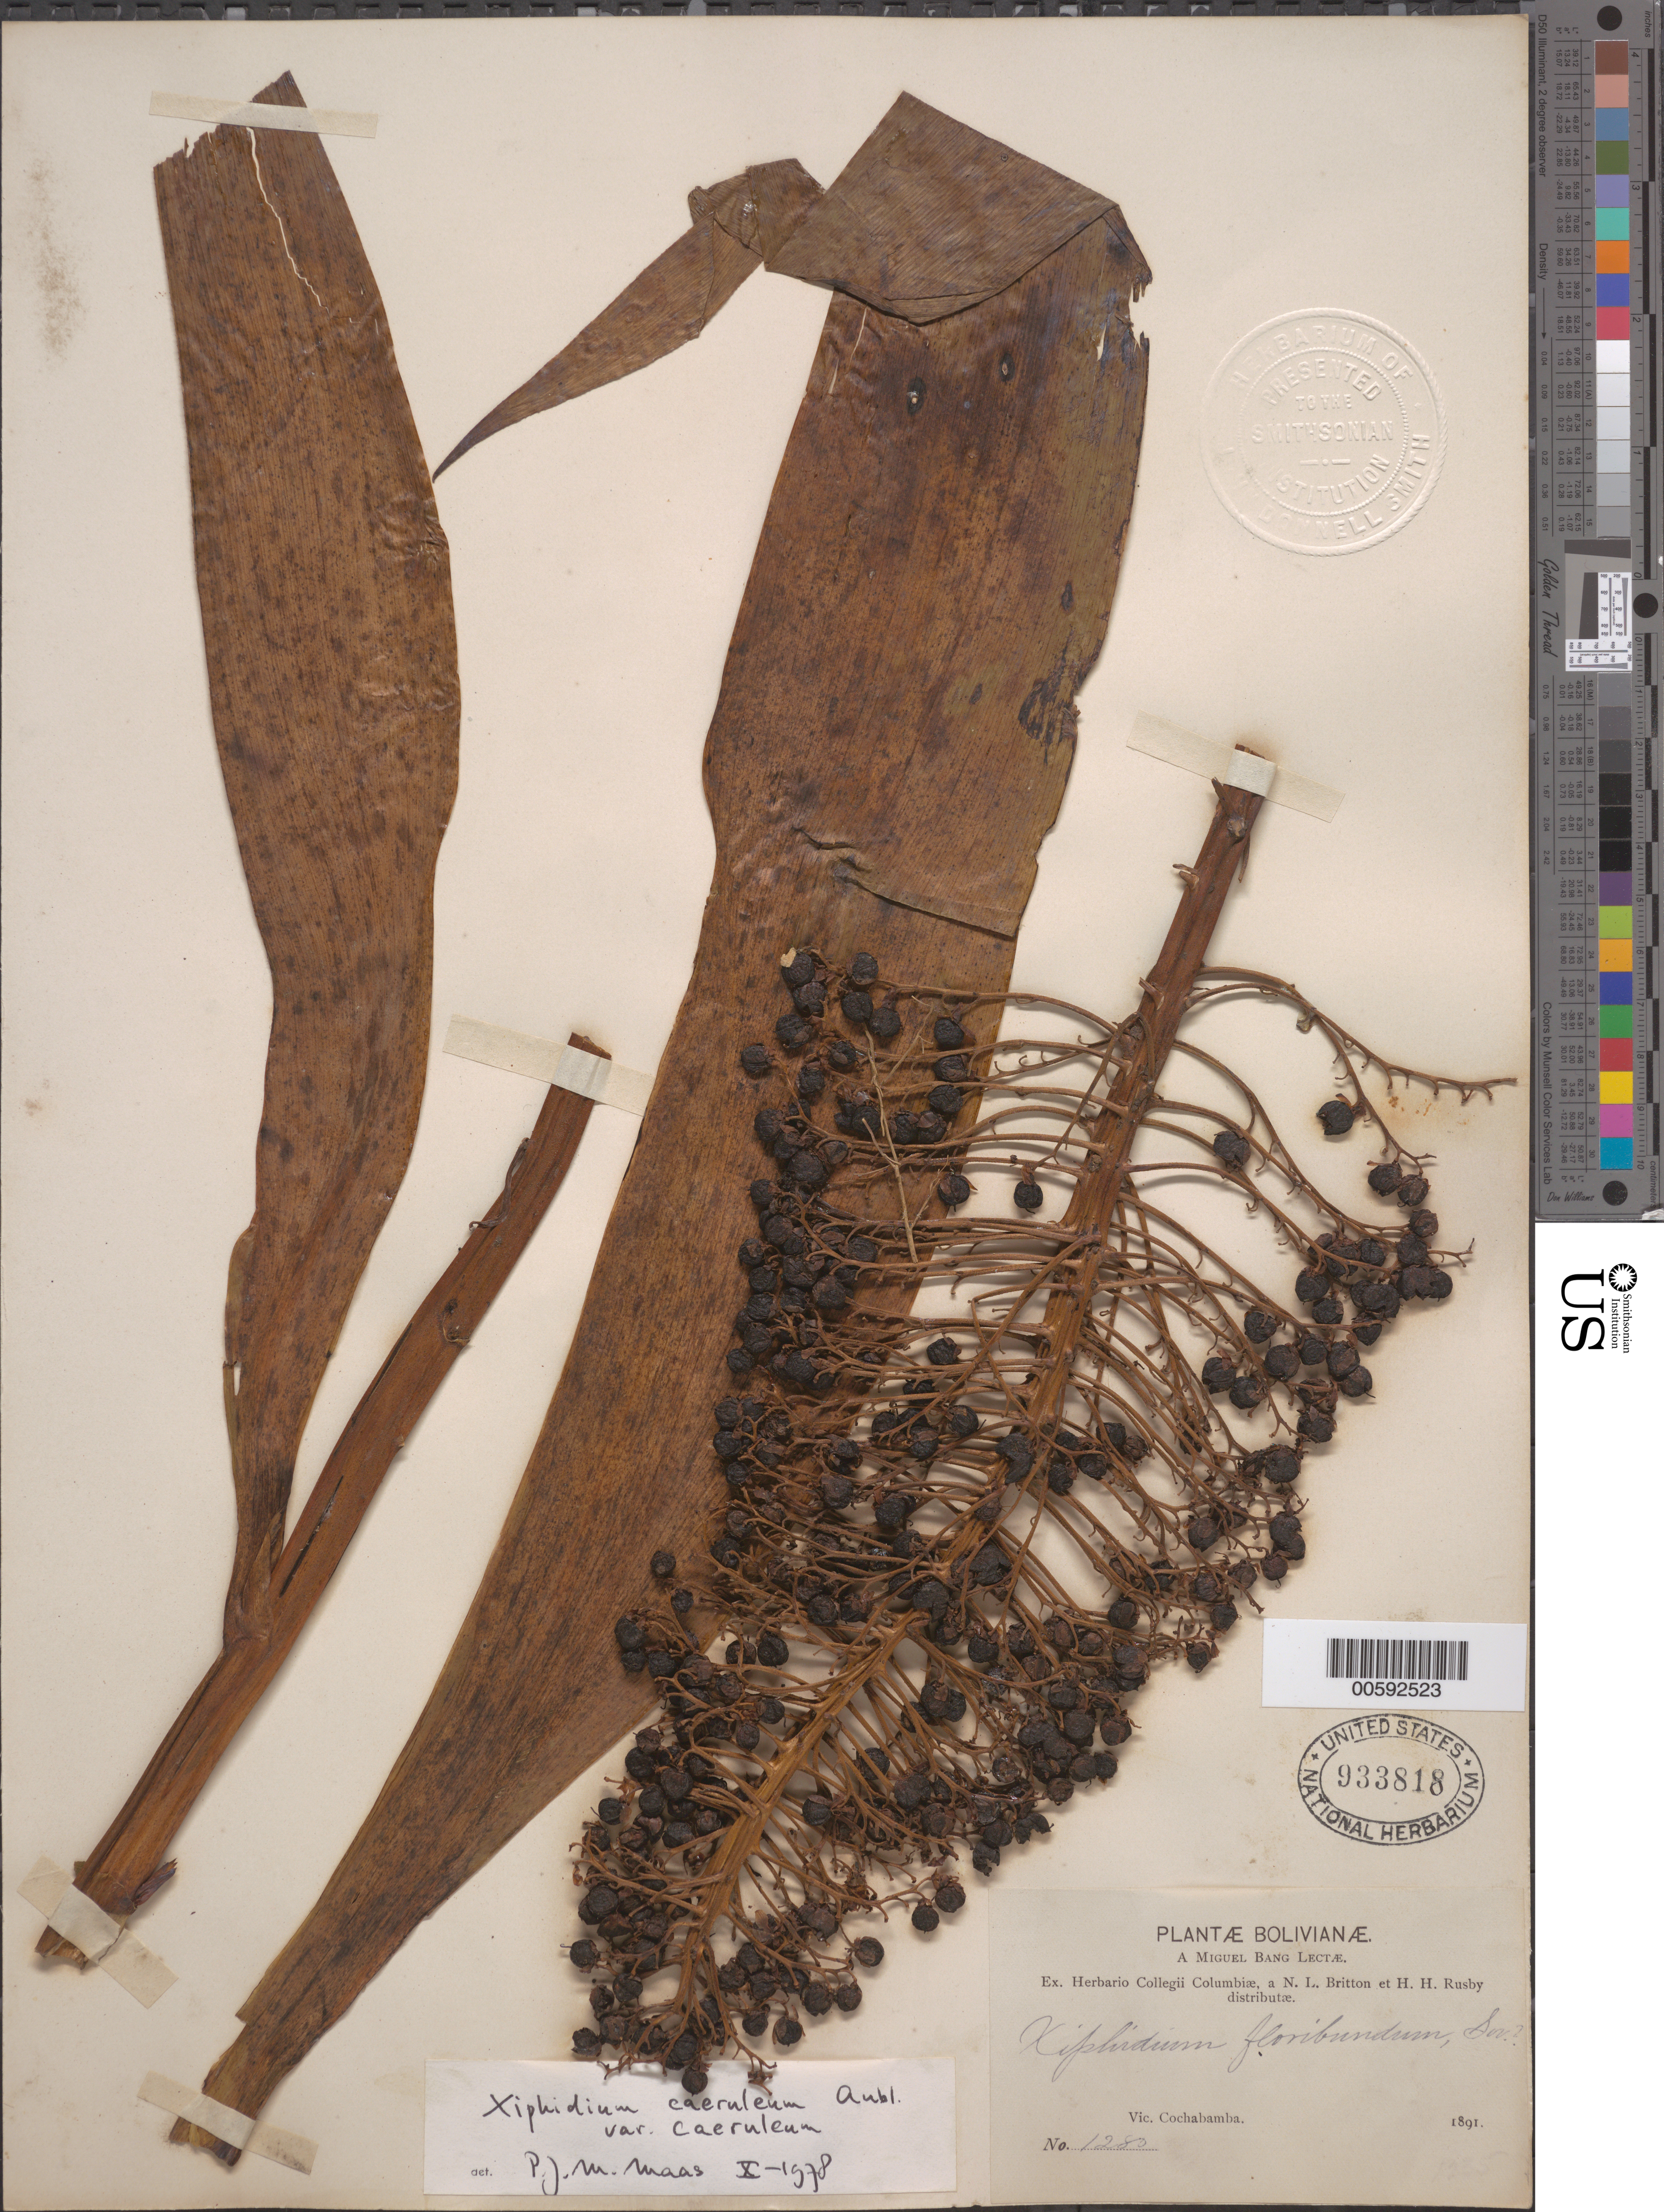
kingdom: Plantae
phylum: Tracheophyta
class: Liliopsida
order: Commelinales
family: Haemodoraceae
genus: Xiphidium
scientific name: Xiphidium caeruleum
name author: Aubl.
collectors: M. Bang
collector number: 1283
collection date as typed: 1891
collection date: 1891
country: Bolivia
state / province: Cochabamba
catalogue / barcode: US 933818